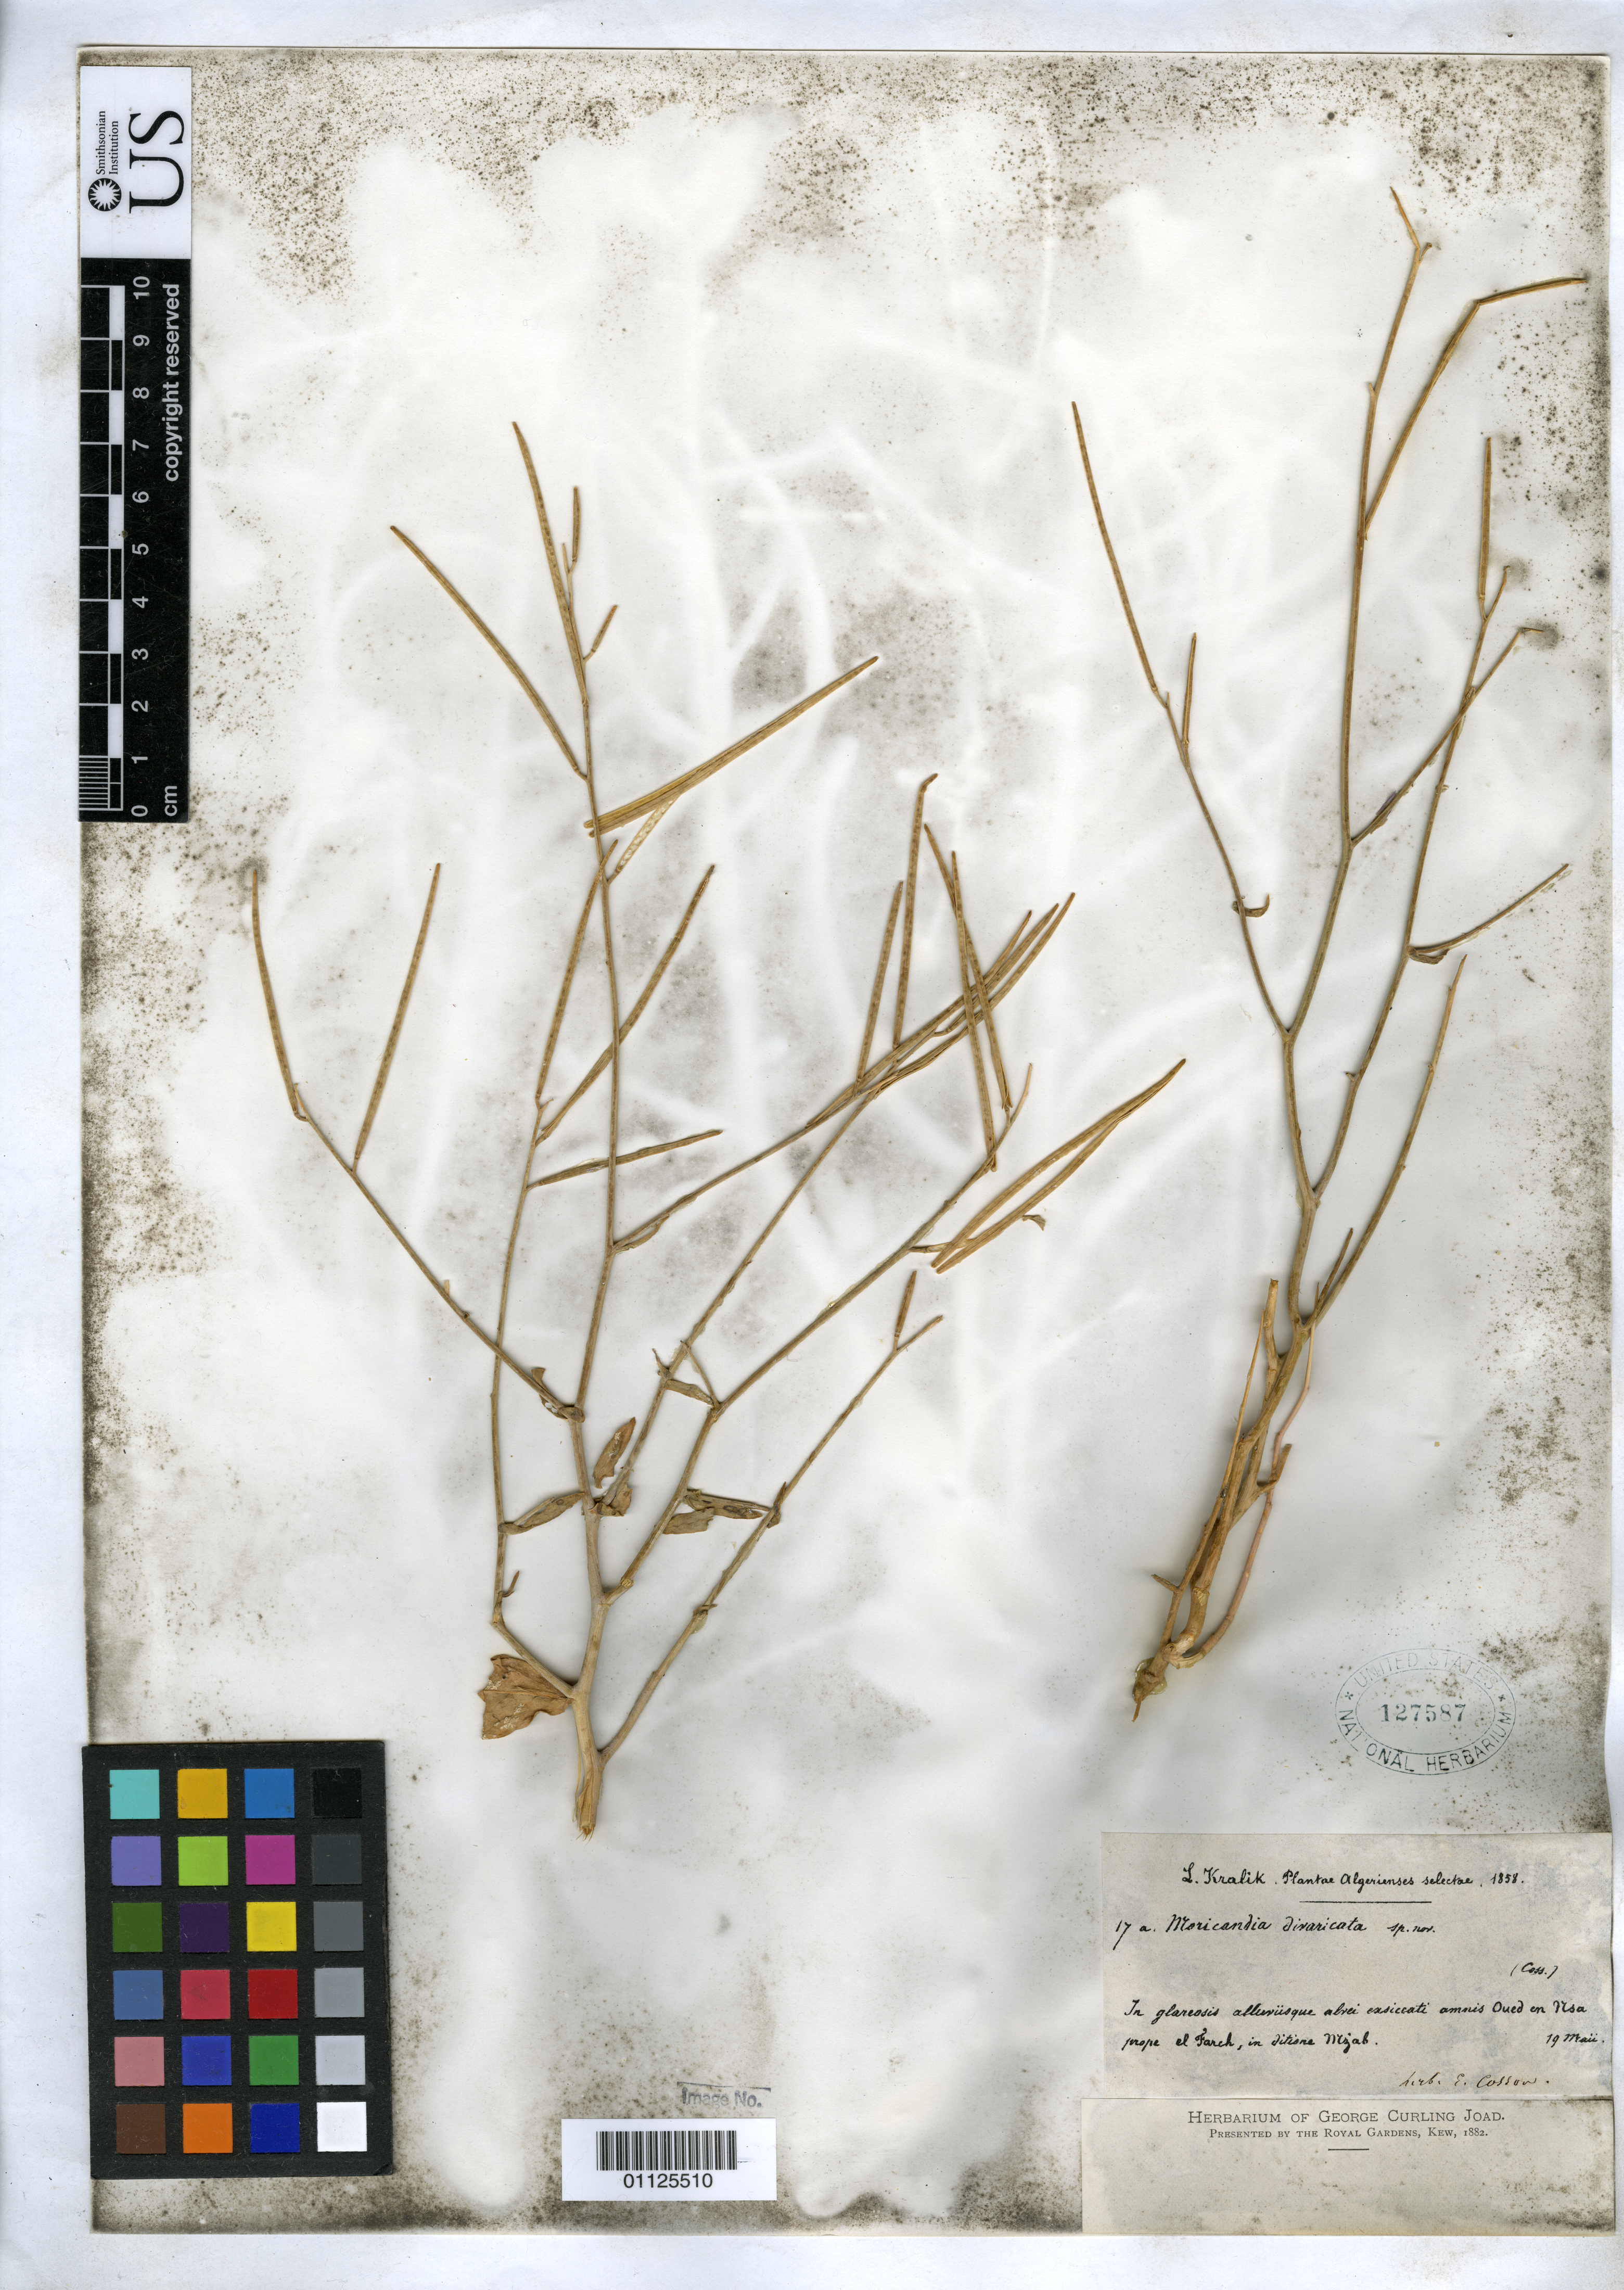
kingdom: Plantae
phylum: Tracheophyta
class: Magnoliopsida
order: Brassicales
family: Brassicaceae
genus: Moricandia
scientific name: Moricandia divaricata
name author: Coss.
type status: Syntype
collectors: E. Cosson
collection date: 1858-05-11/1858-05-13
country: Algeria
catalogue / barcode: US 127587